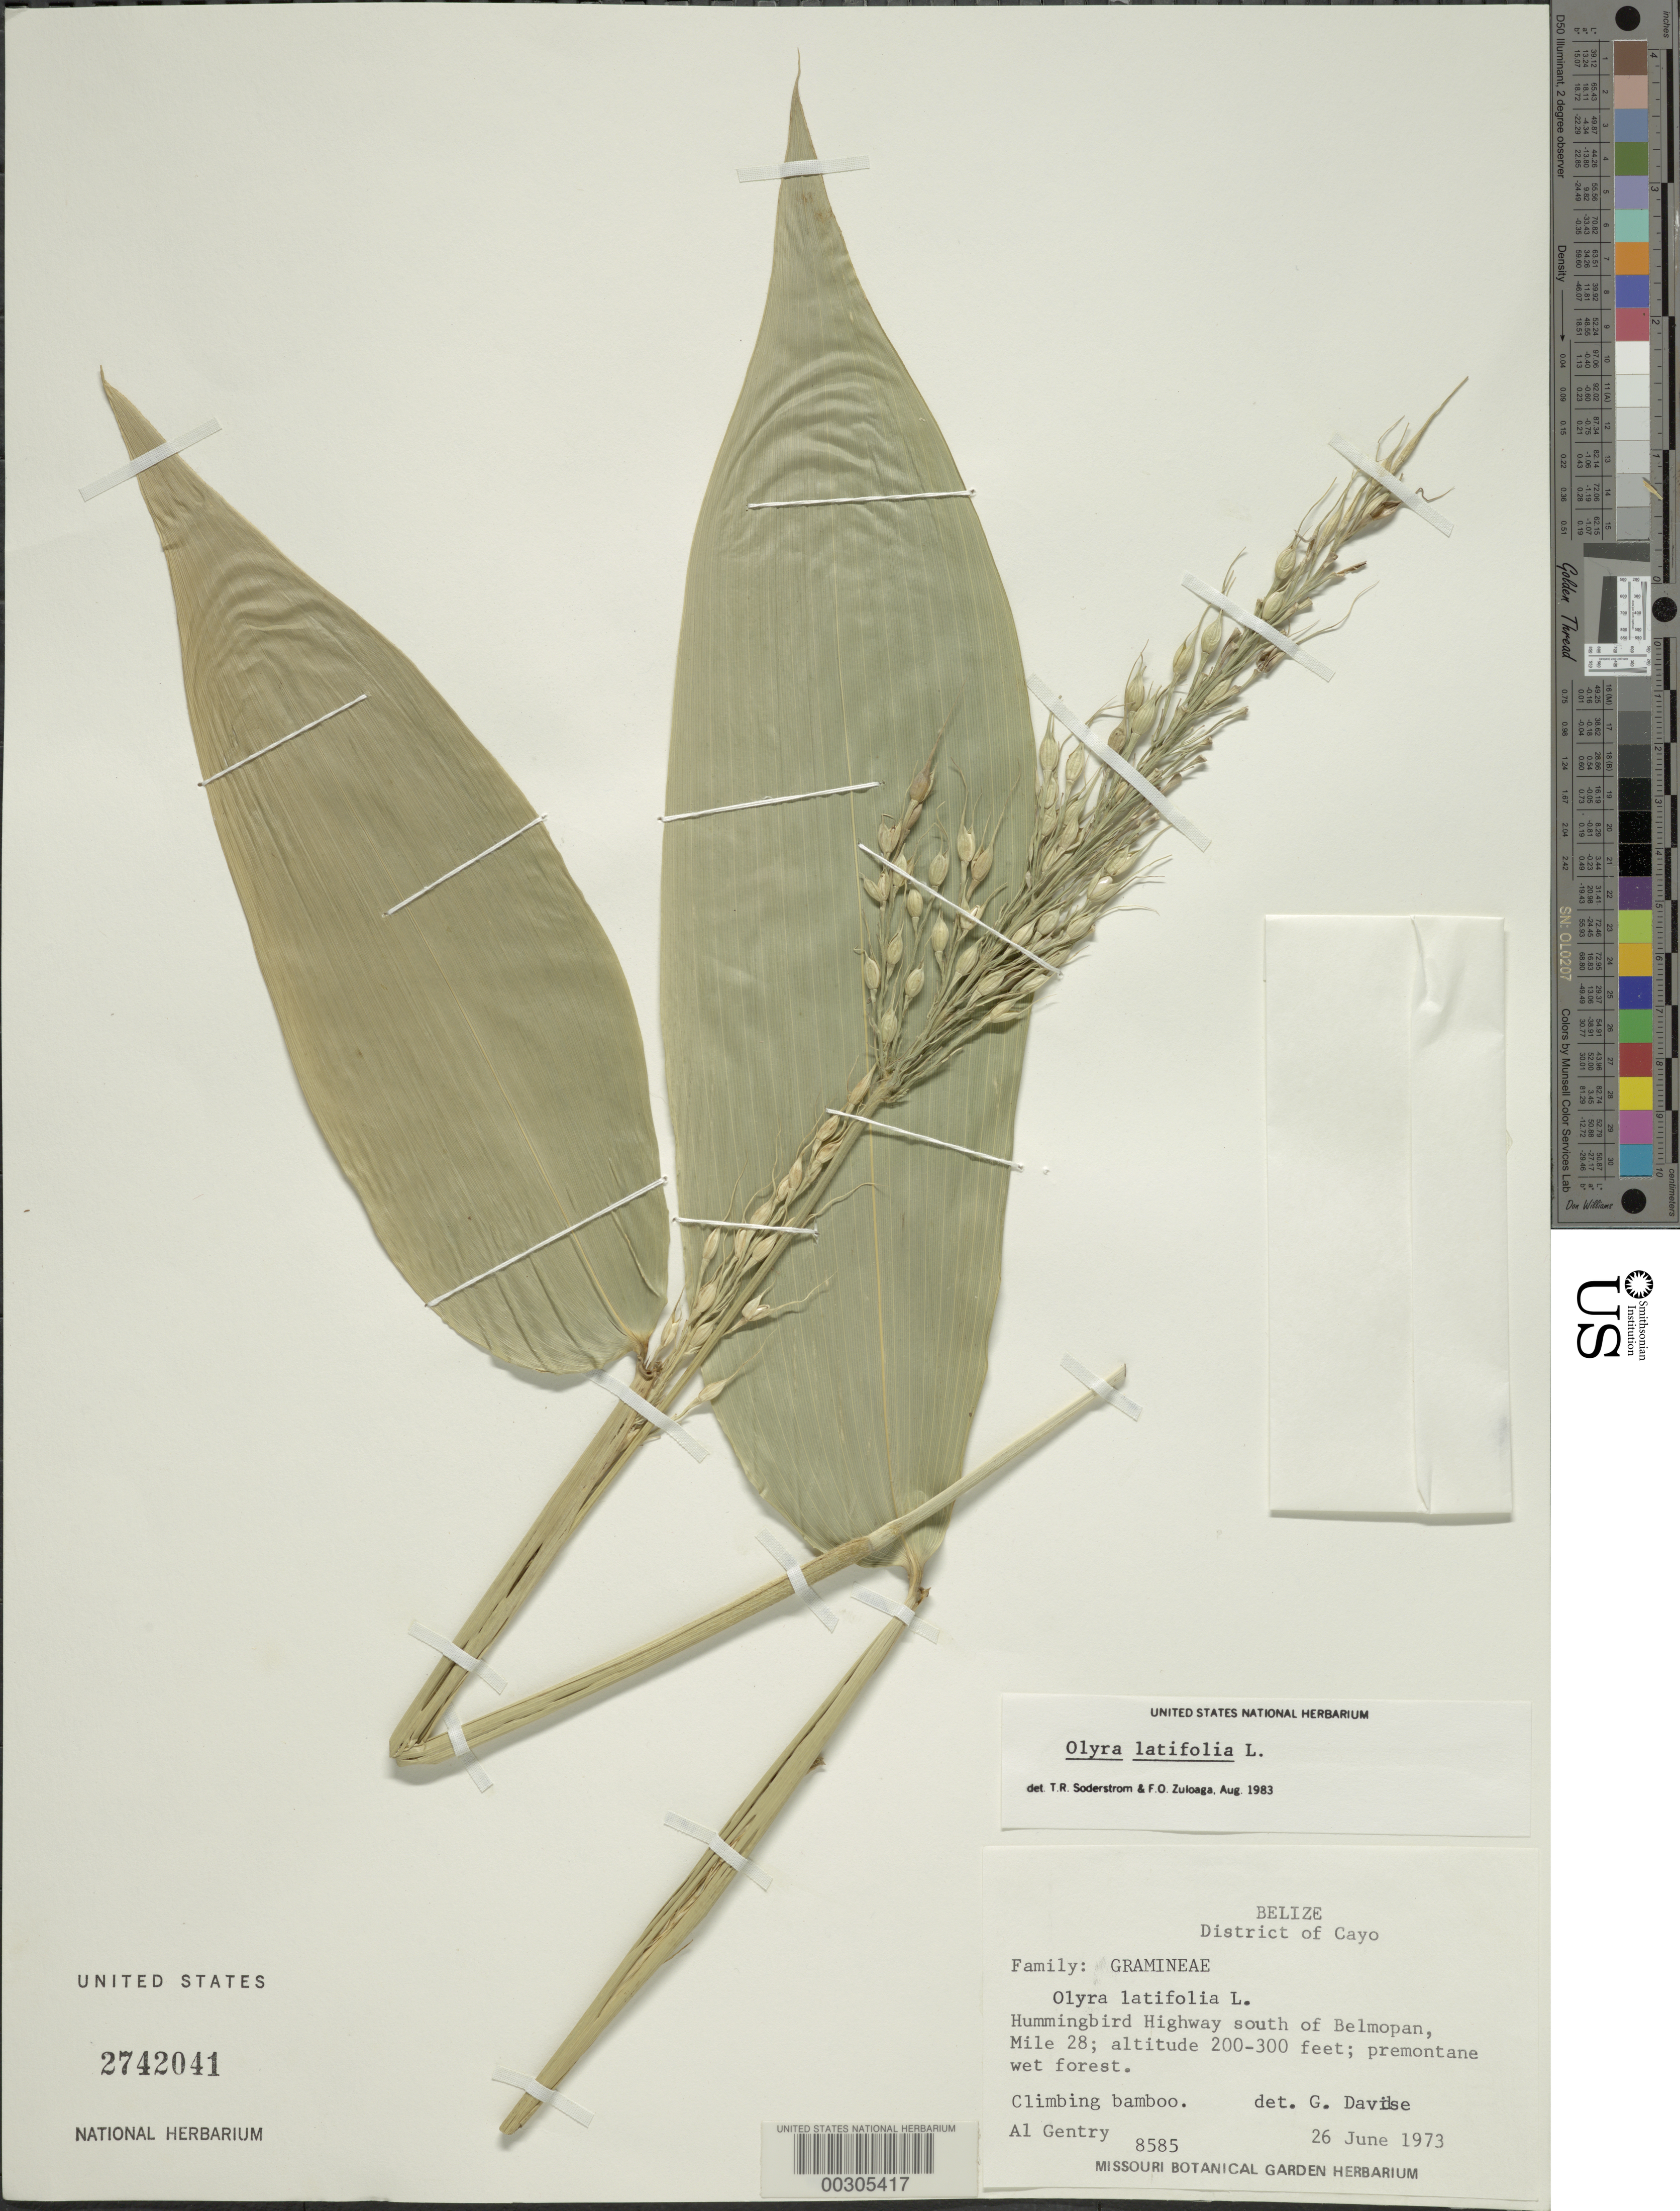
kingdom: Plantae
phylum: Tracheophyta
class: Liliopsida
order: Poales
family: Poaceae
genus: Olyra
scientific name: Olyra latifolia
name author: L.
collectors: A. H. Gentry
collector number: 8585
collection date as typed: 26 Jun 1973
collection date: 1973-06-26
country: Belize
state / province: Cayo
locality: Hummingbird Hwy. mile 28, Belmopan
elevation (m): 61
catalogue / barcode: US 2742041